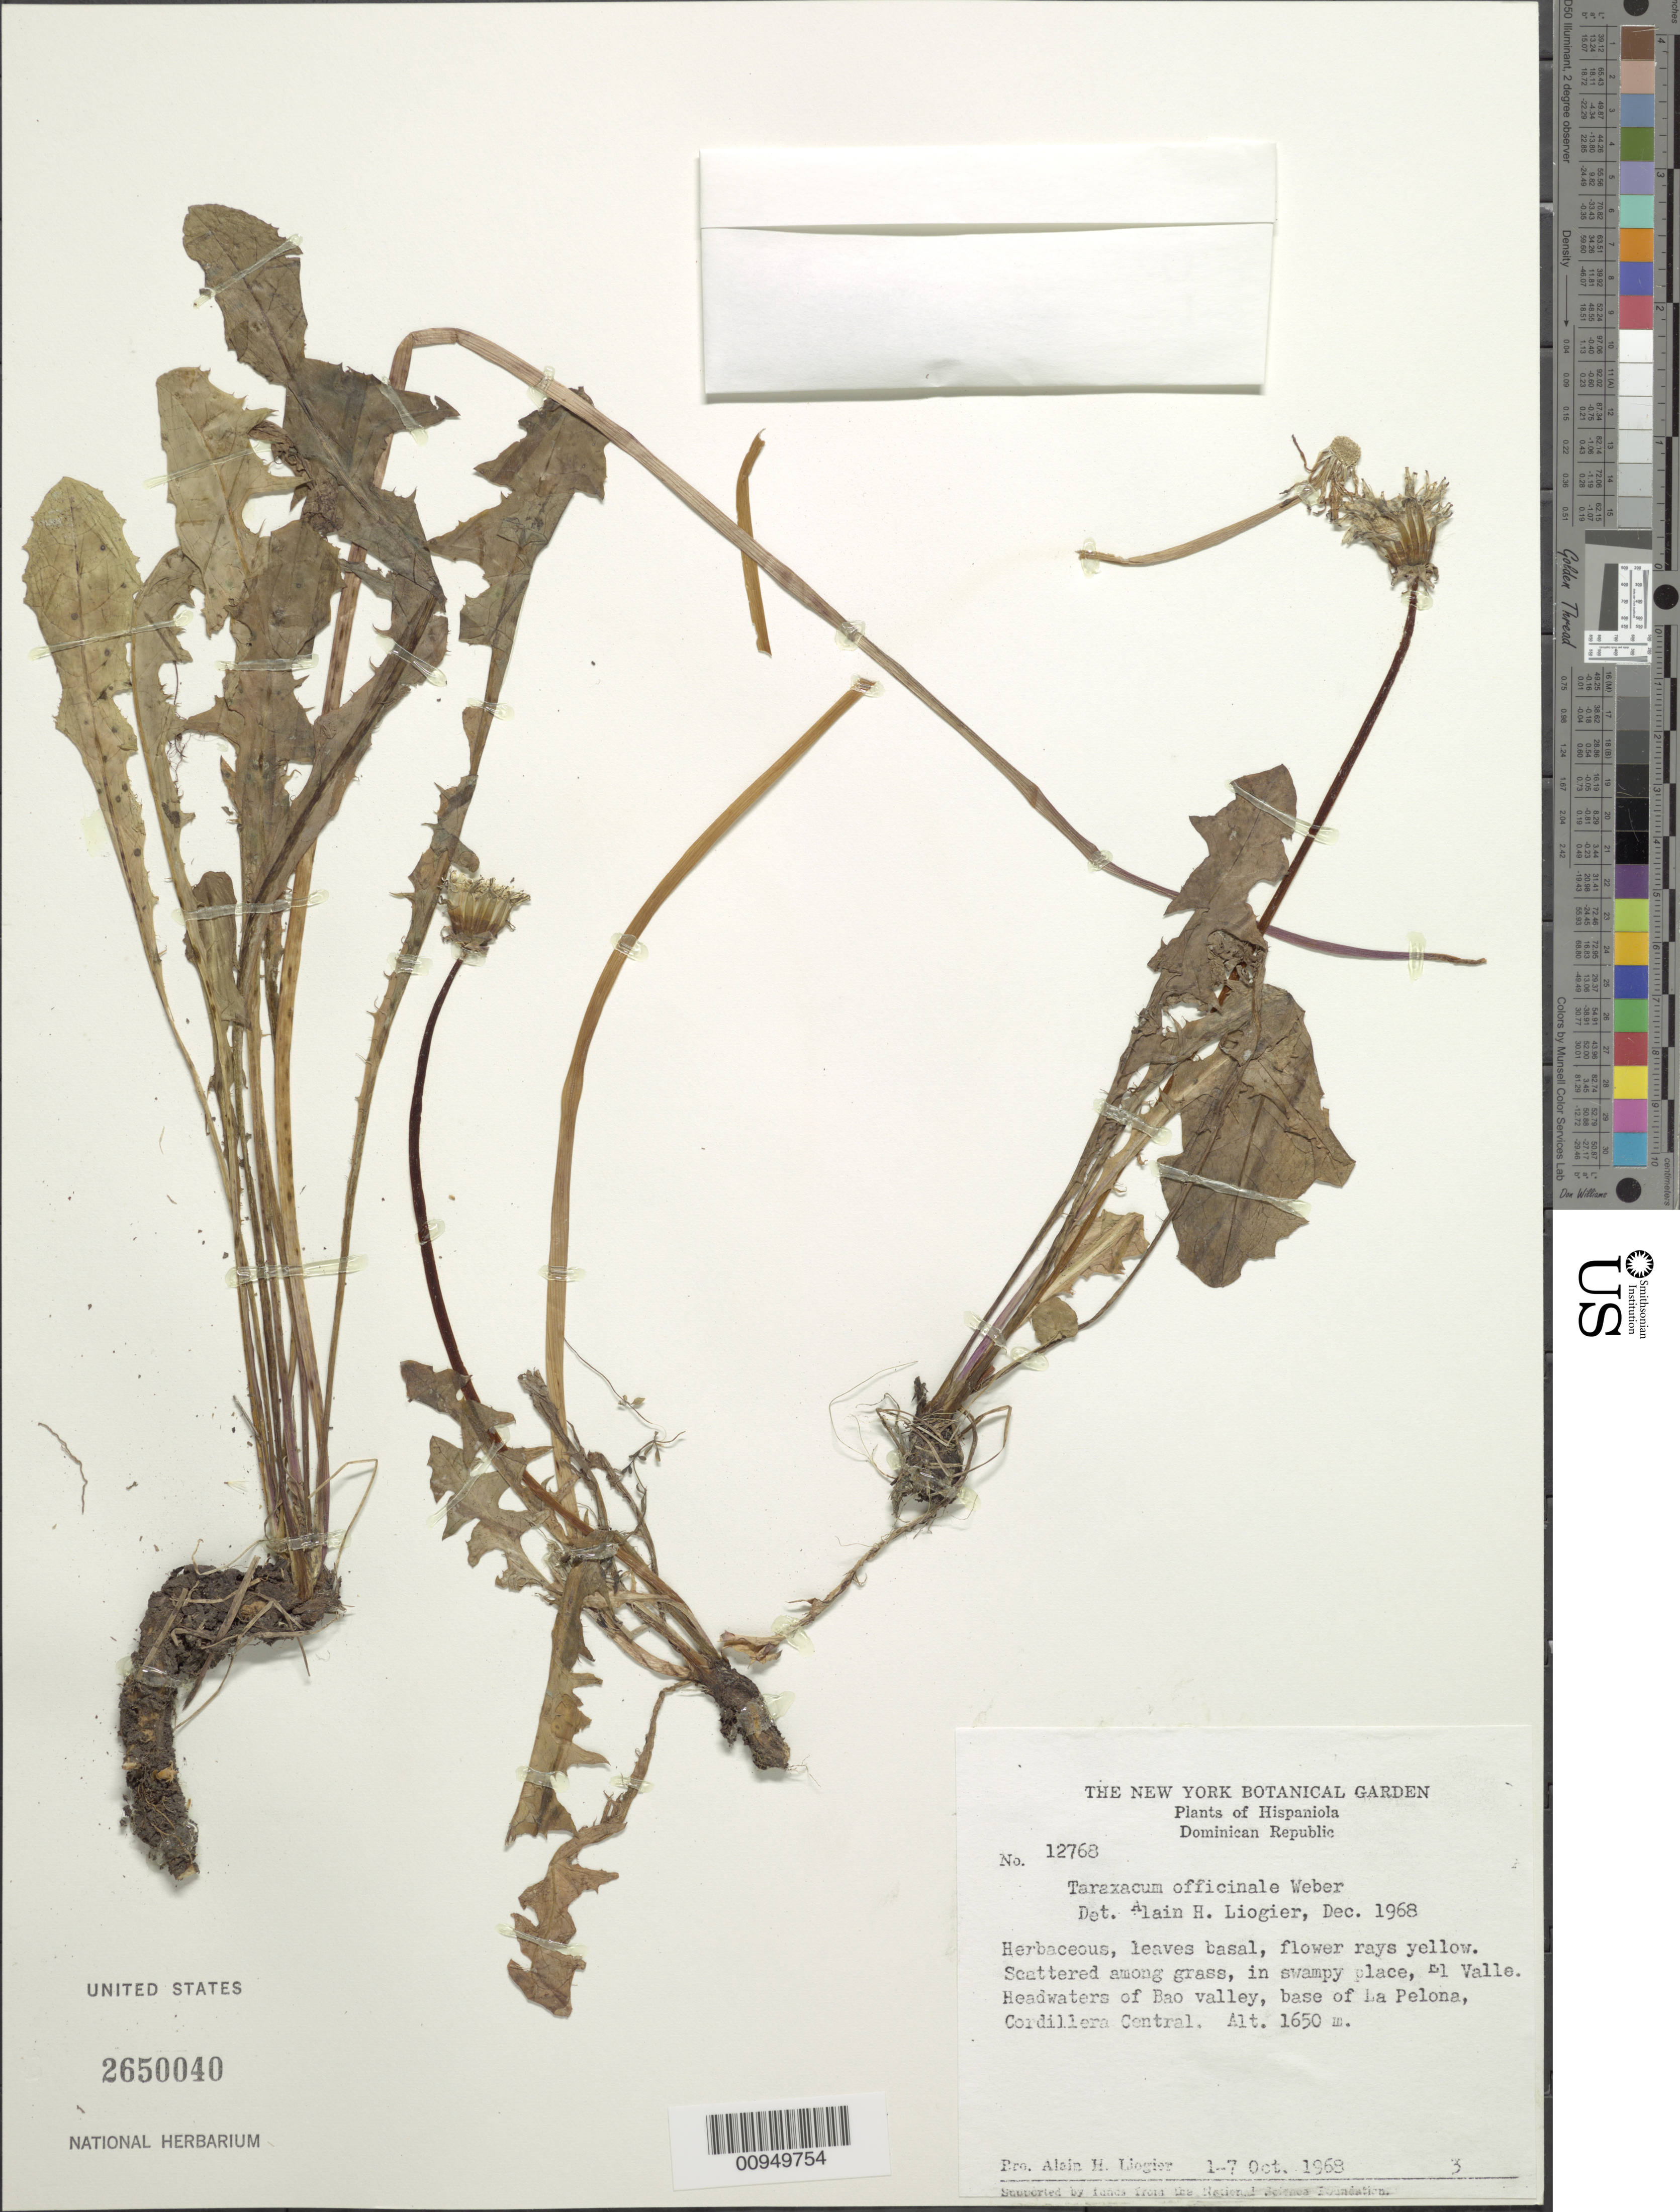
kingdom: Plantae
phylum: Tracheophyta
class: Magnoliopsida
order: Asterales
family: Asteraceae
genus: Taraxacum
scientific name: Taraxacum officinale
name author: G.H. Weber ex F.H. Wigg.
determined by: Liogier, Alain H.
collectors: A. H. Liogier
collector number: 12768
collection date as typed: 01 Oct 1968 to 07 Oct 1968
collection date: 1968-10-01/1968-10-07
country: Dominican Republic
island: Hispaniola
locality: El Valle, headwaters of Bao Valley, base of La Pelona, Cordillera Central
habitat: Scattered among grass, in swampy place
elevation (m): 1650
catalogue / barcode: US 2650040